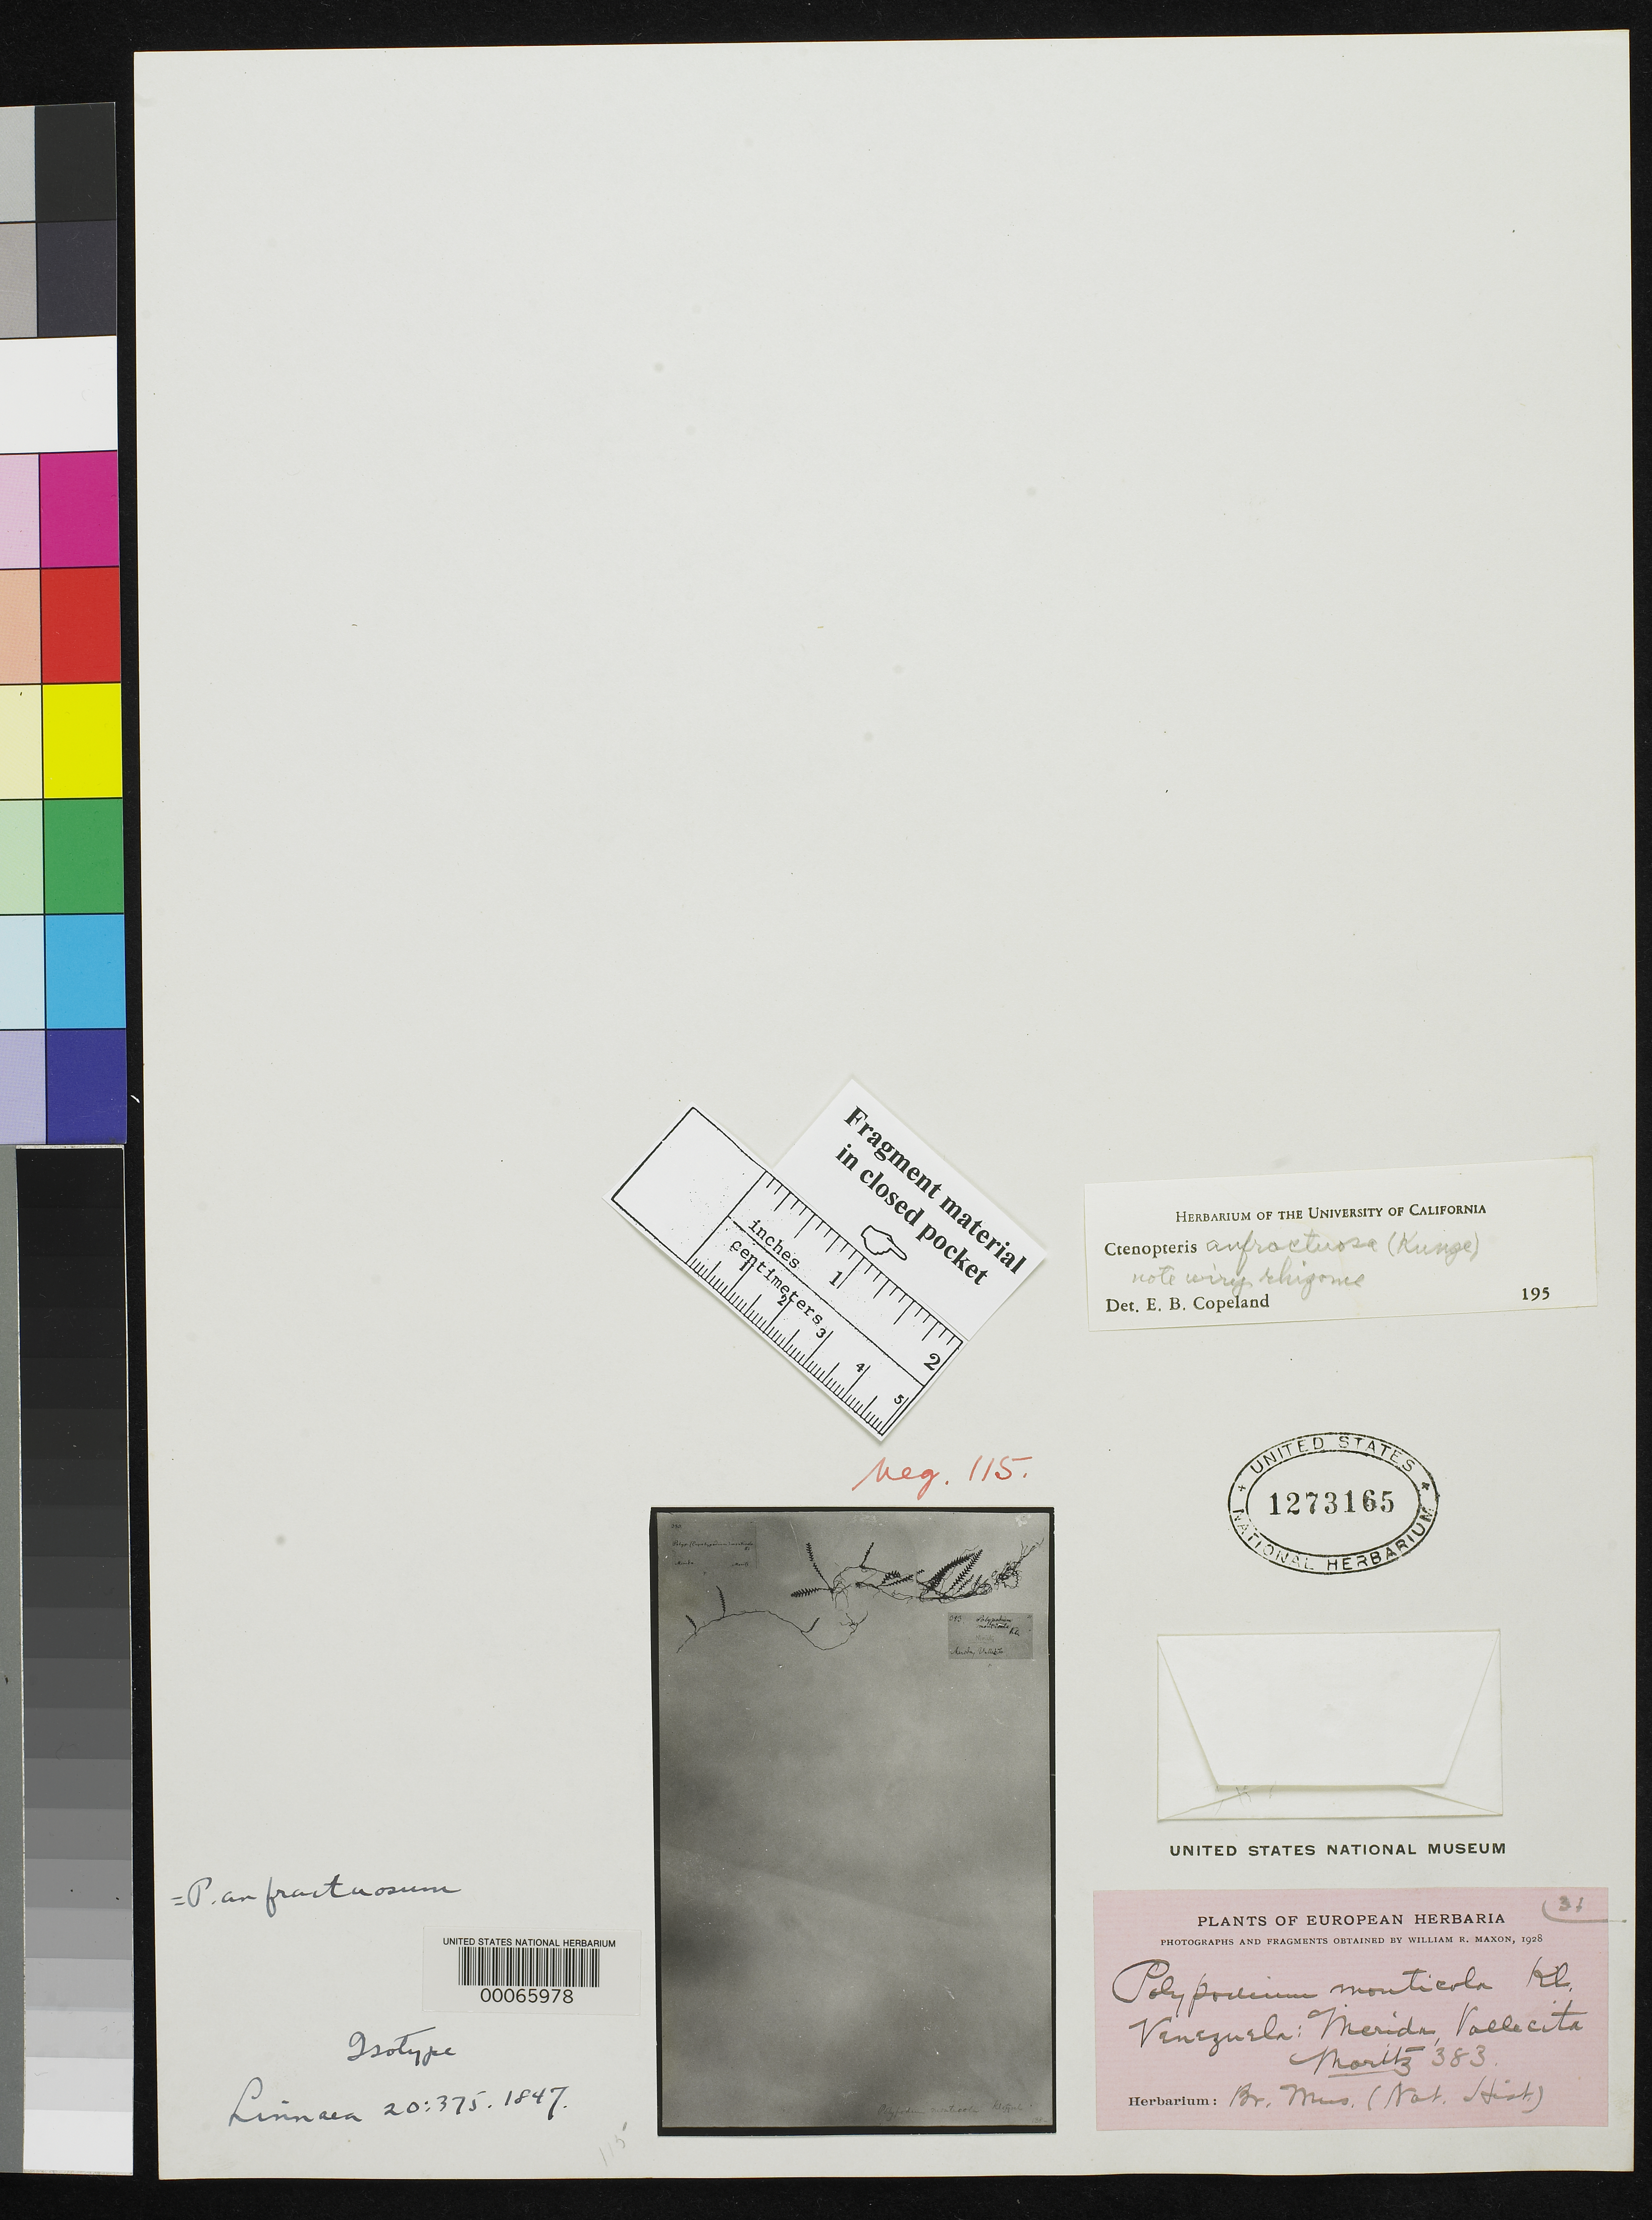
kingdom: Plantae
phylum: Tracheophyta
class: Polypodiopsida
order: Polypodiales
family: Polypodiaceae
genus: Polypodium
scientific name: Polypodium monticola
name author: Klotzsch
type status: Type Collection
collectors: A. Moritz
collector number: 383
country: Venezuela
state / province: Mérida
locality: Vallcita.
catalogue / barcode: US 1273165